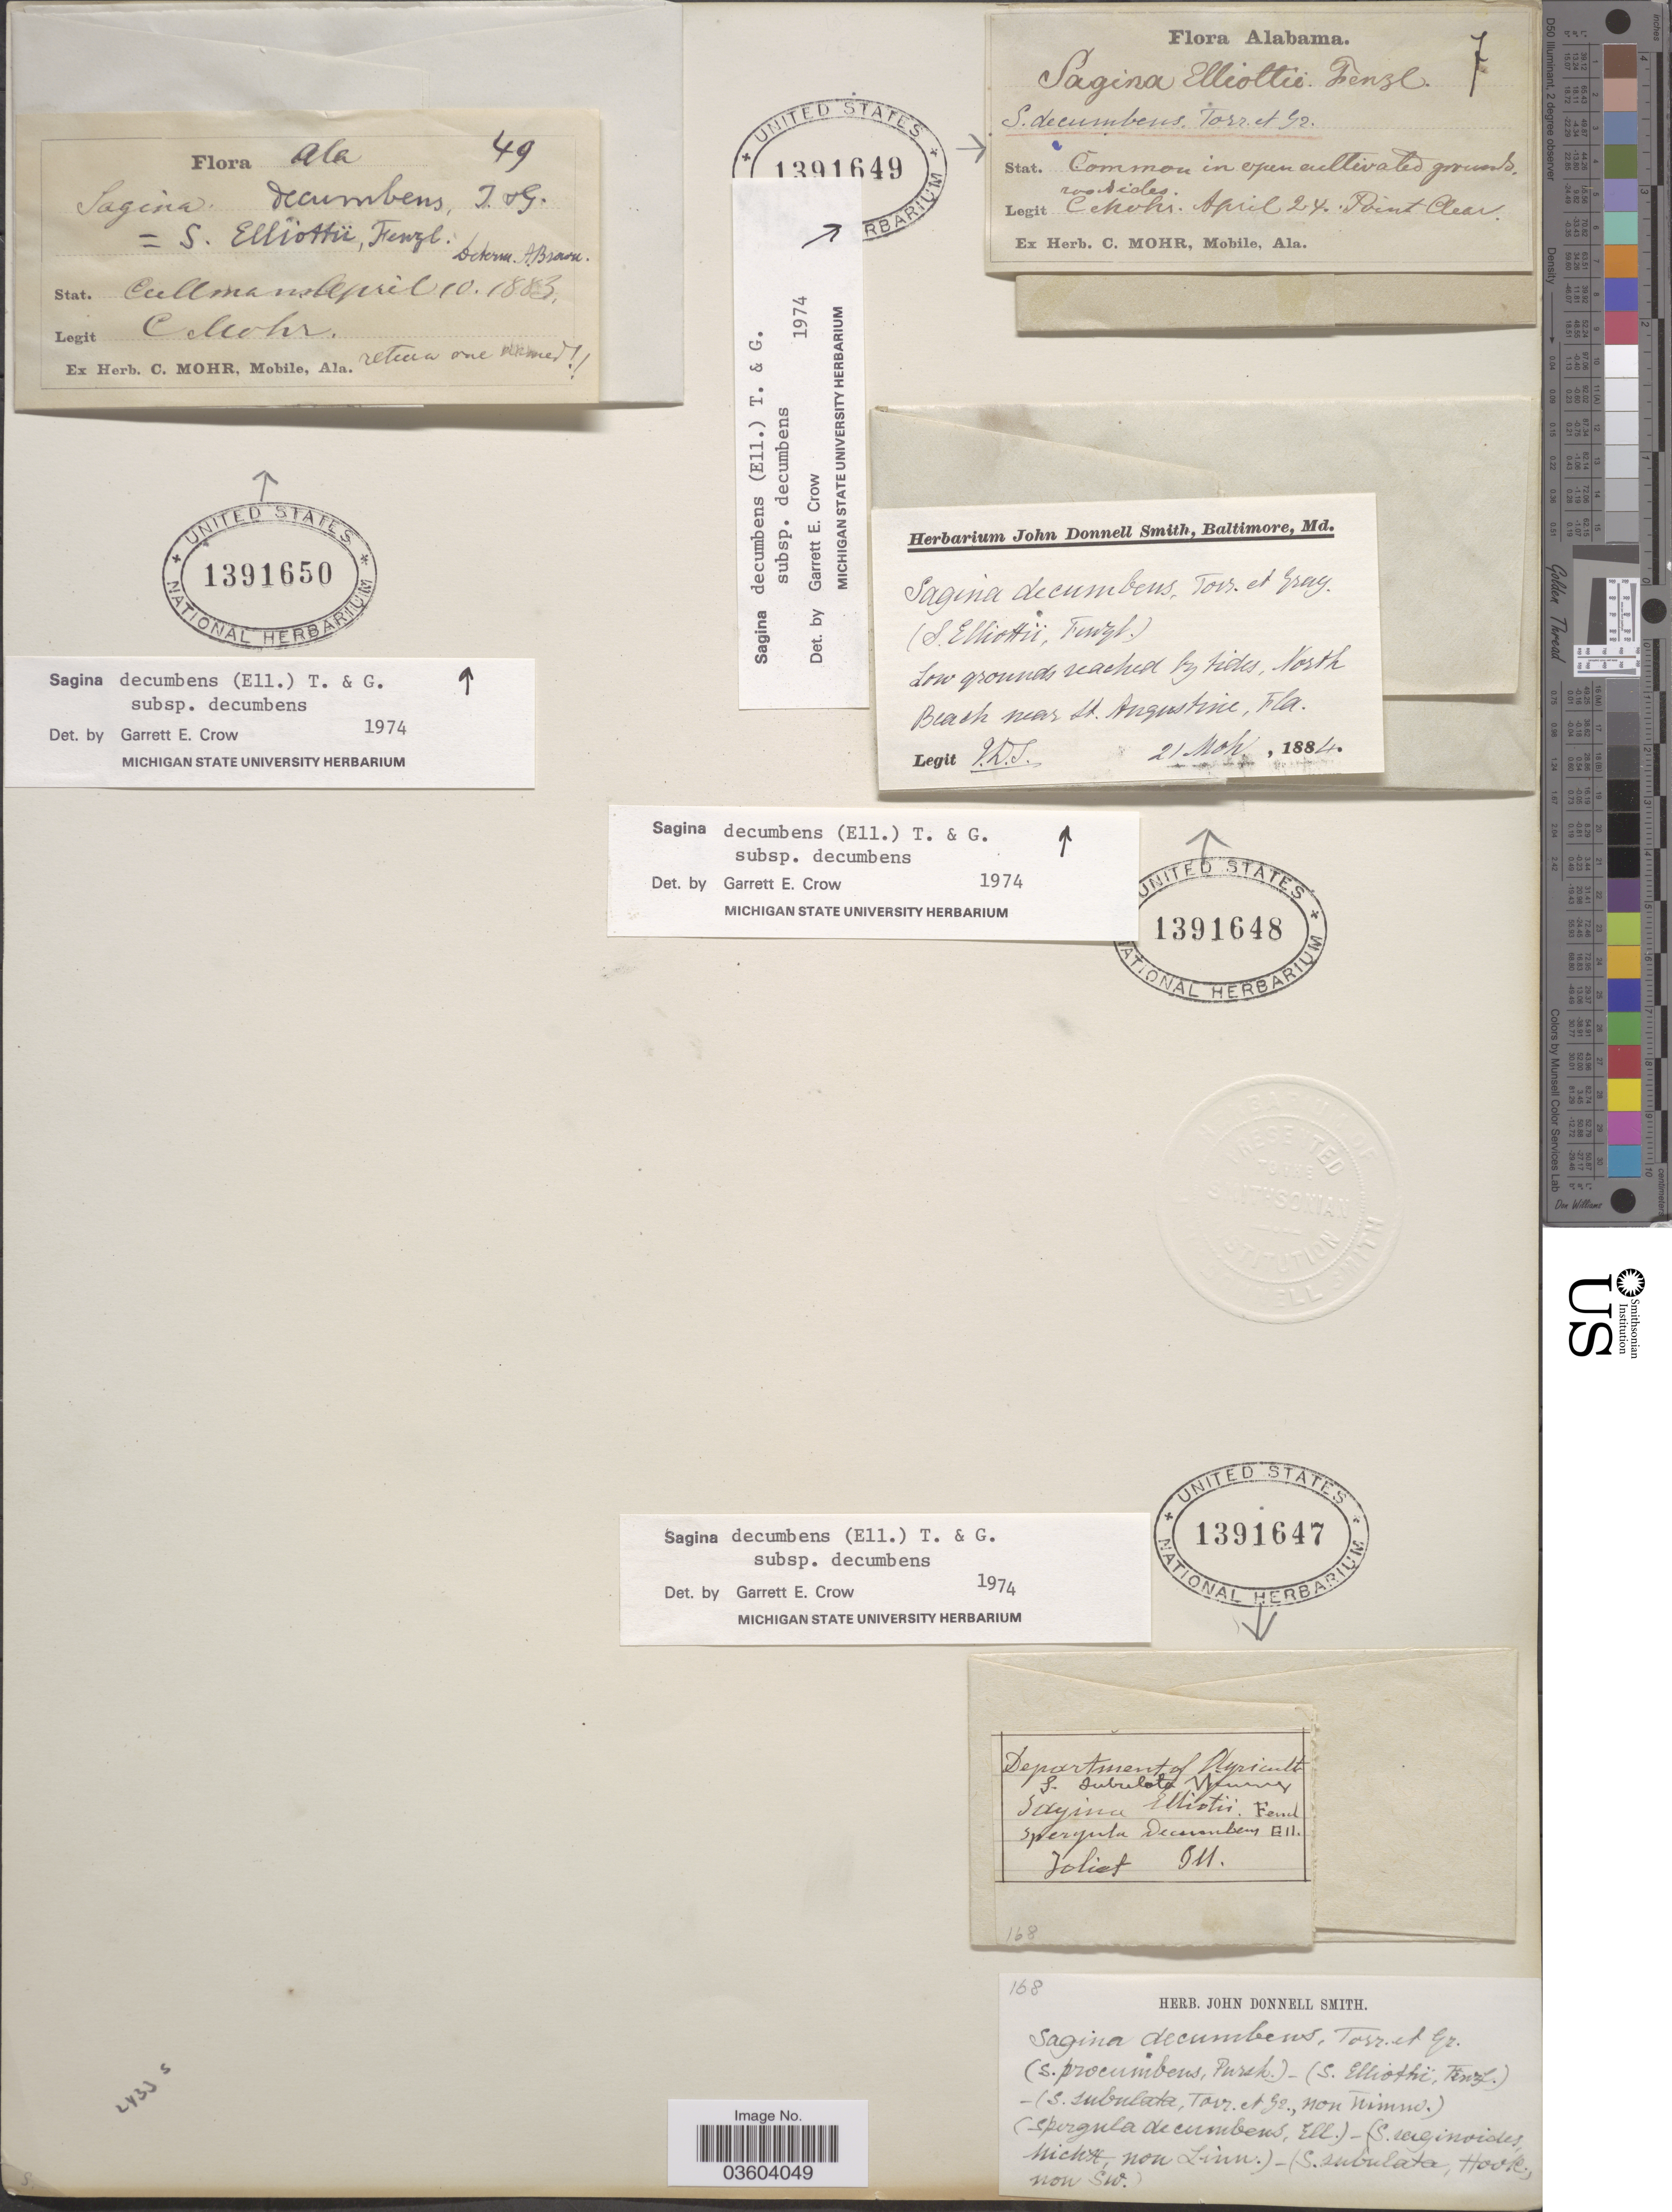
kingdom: Plantae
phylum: Tracheophyta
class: Magnoliopsida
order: Caryophyllales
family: Caryophyllaceae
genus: Sagina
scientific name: Sagina decumbens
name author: (Elliott) Torr. & A. Gray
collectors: C. T. Mohr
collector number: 7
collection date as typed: Transcribed d/m/y: /4/24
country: United States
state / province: Alabama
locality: Stat. common in open cultivated grounds, roadsides. Point Clear.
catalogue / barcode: US 1391649-3